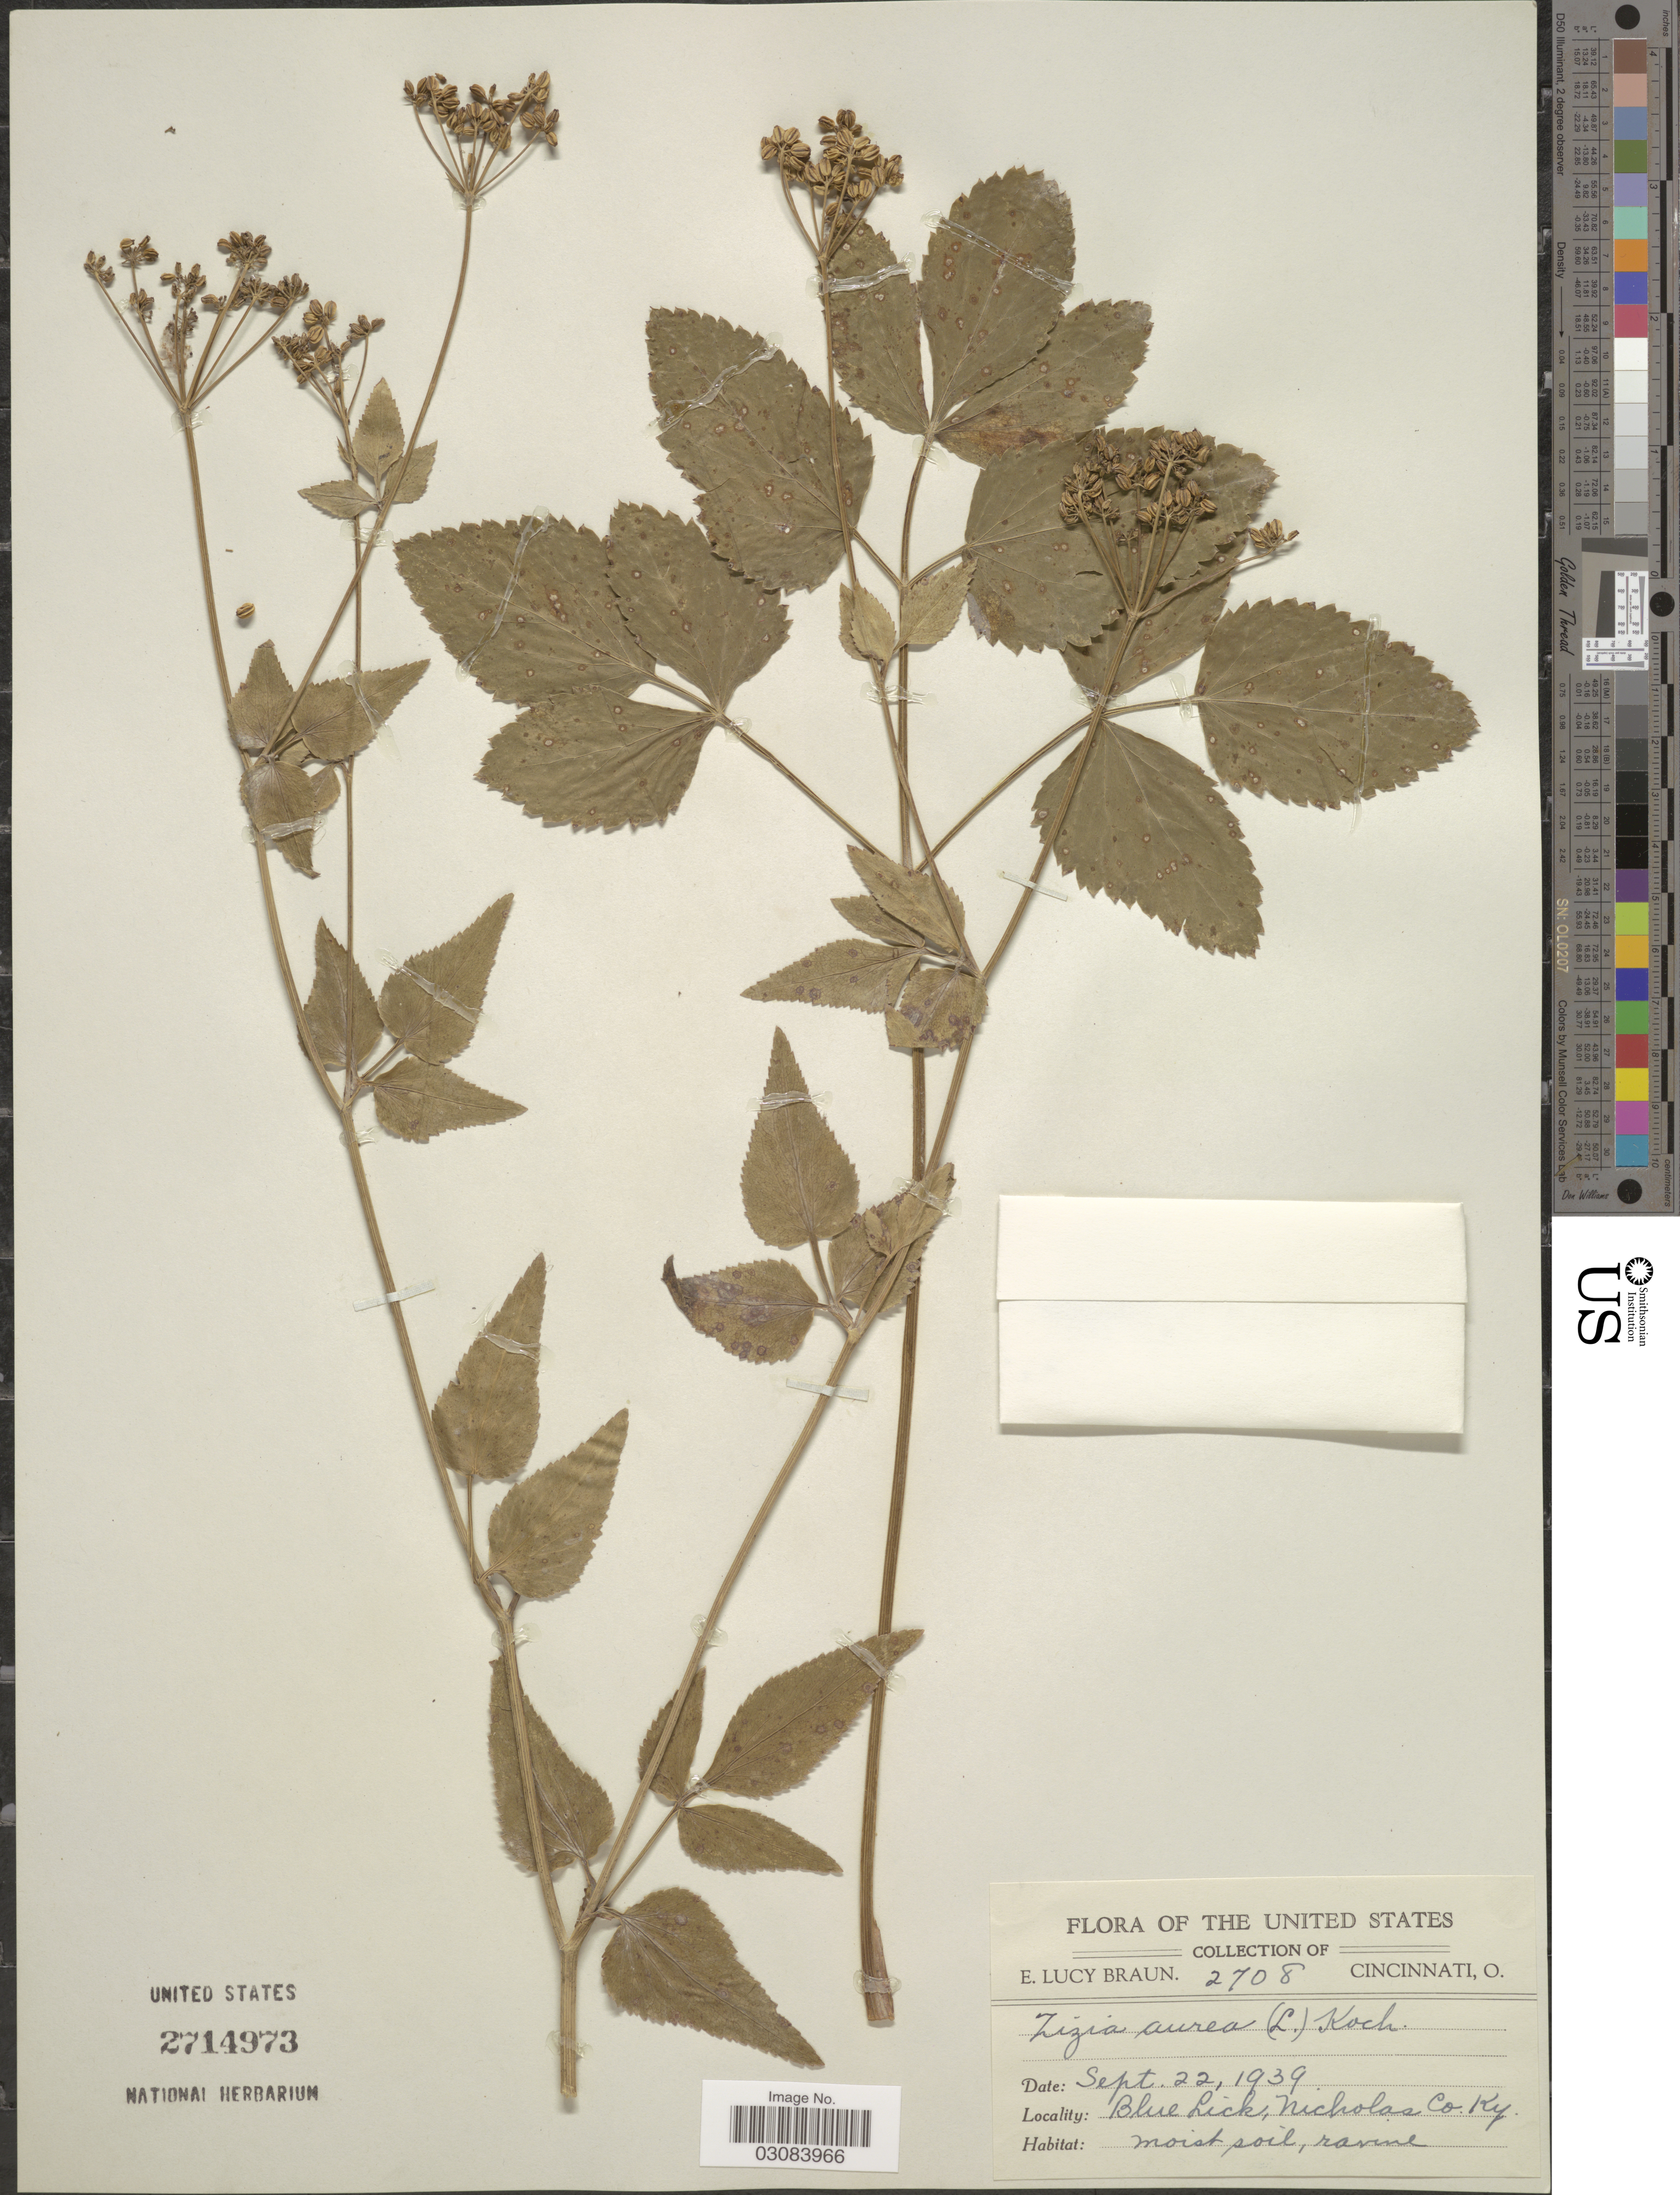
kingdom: Plantae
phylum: Tracheophyta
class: Magnoliopsida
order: Apiales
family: Apiaceae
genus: Zizia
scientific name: Zizia aurea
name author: (L.) Koch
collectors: E. L. Braun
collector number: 2708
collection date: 1939-09-22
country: United States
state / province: Kentucky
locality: Blue Lick, Nicholas Co.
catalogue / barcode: US 2714973